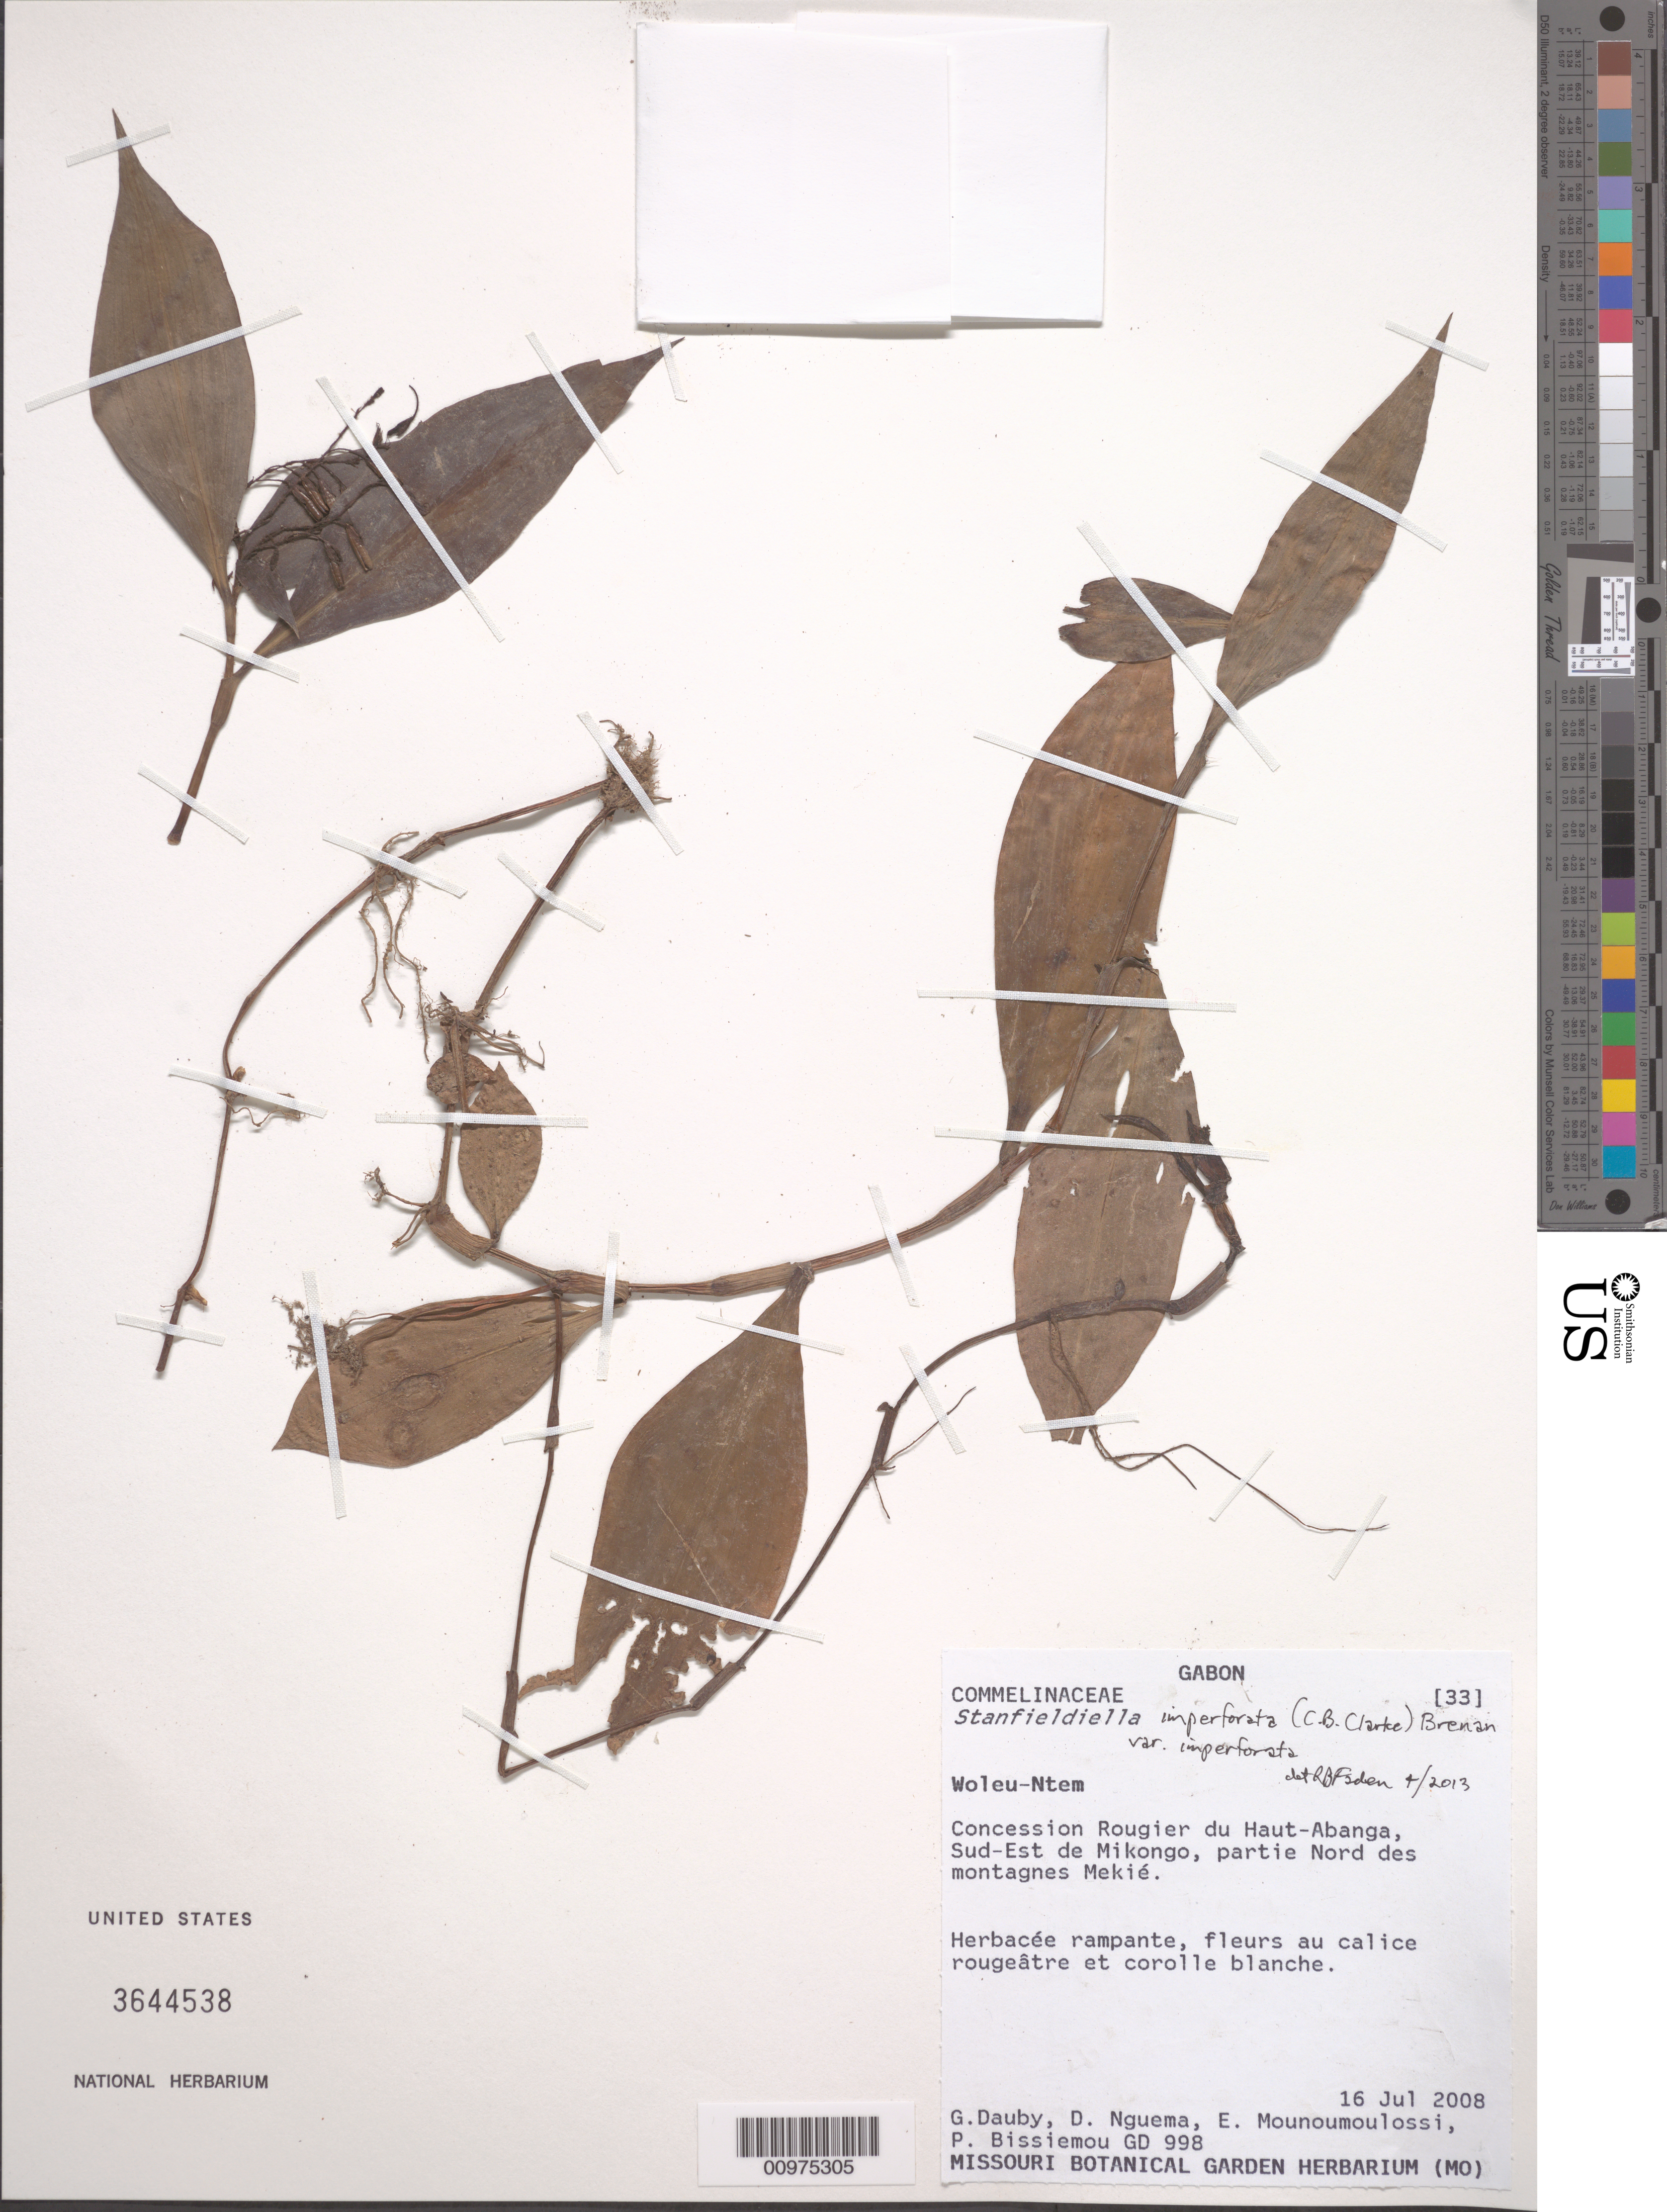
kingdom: Plantae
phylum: Tracheophyta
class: Liliopsida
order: Commelinales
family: Commelinaceae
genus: Stanfieldiella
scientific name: Stanfieldiella imperforata var. imperforata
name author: (C.B. Clarke) Brenan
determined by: Faden, Robert B., (US), Smithsonian Institution - National Museum of Natural History (UNITED STATES)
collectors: G. Dauby et al.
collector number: GD 998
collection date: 2008-07-16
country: Gabon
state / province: Woleu-Ntem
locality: Concession Rougier du Haut-Abanga, Sud-Est de Mikongo, partie Nord des montagnes Mekeé.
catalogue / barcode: US 3644538